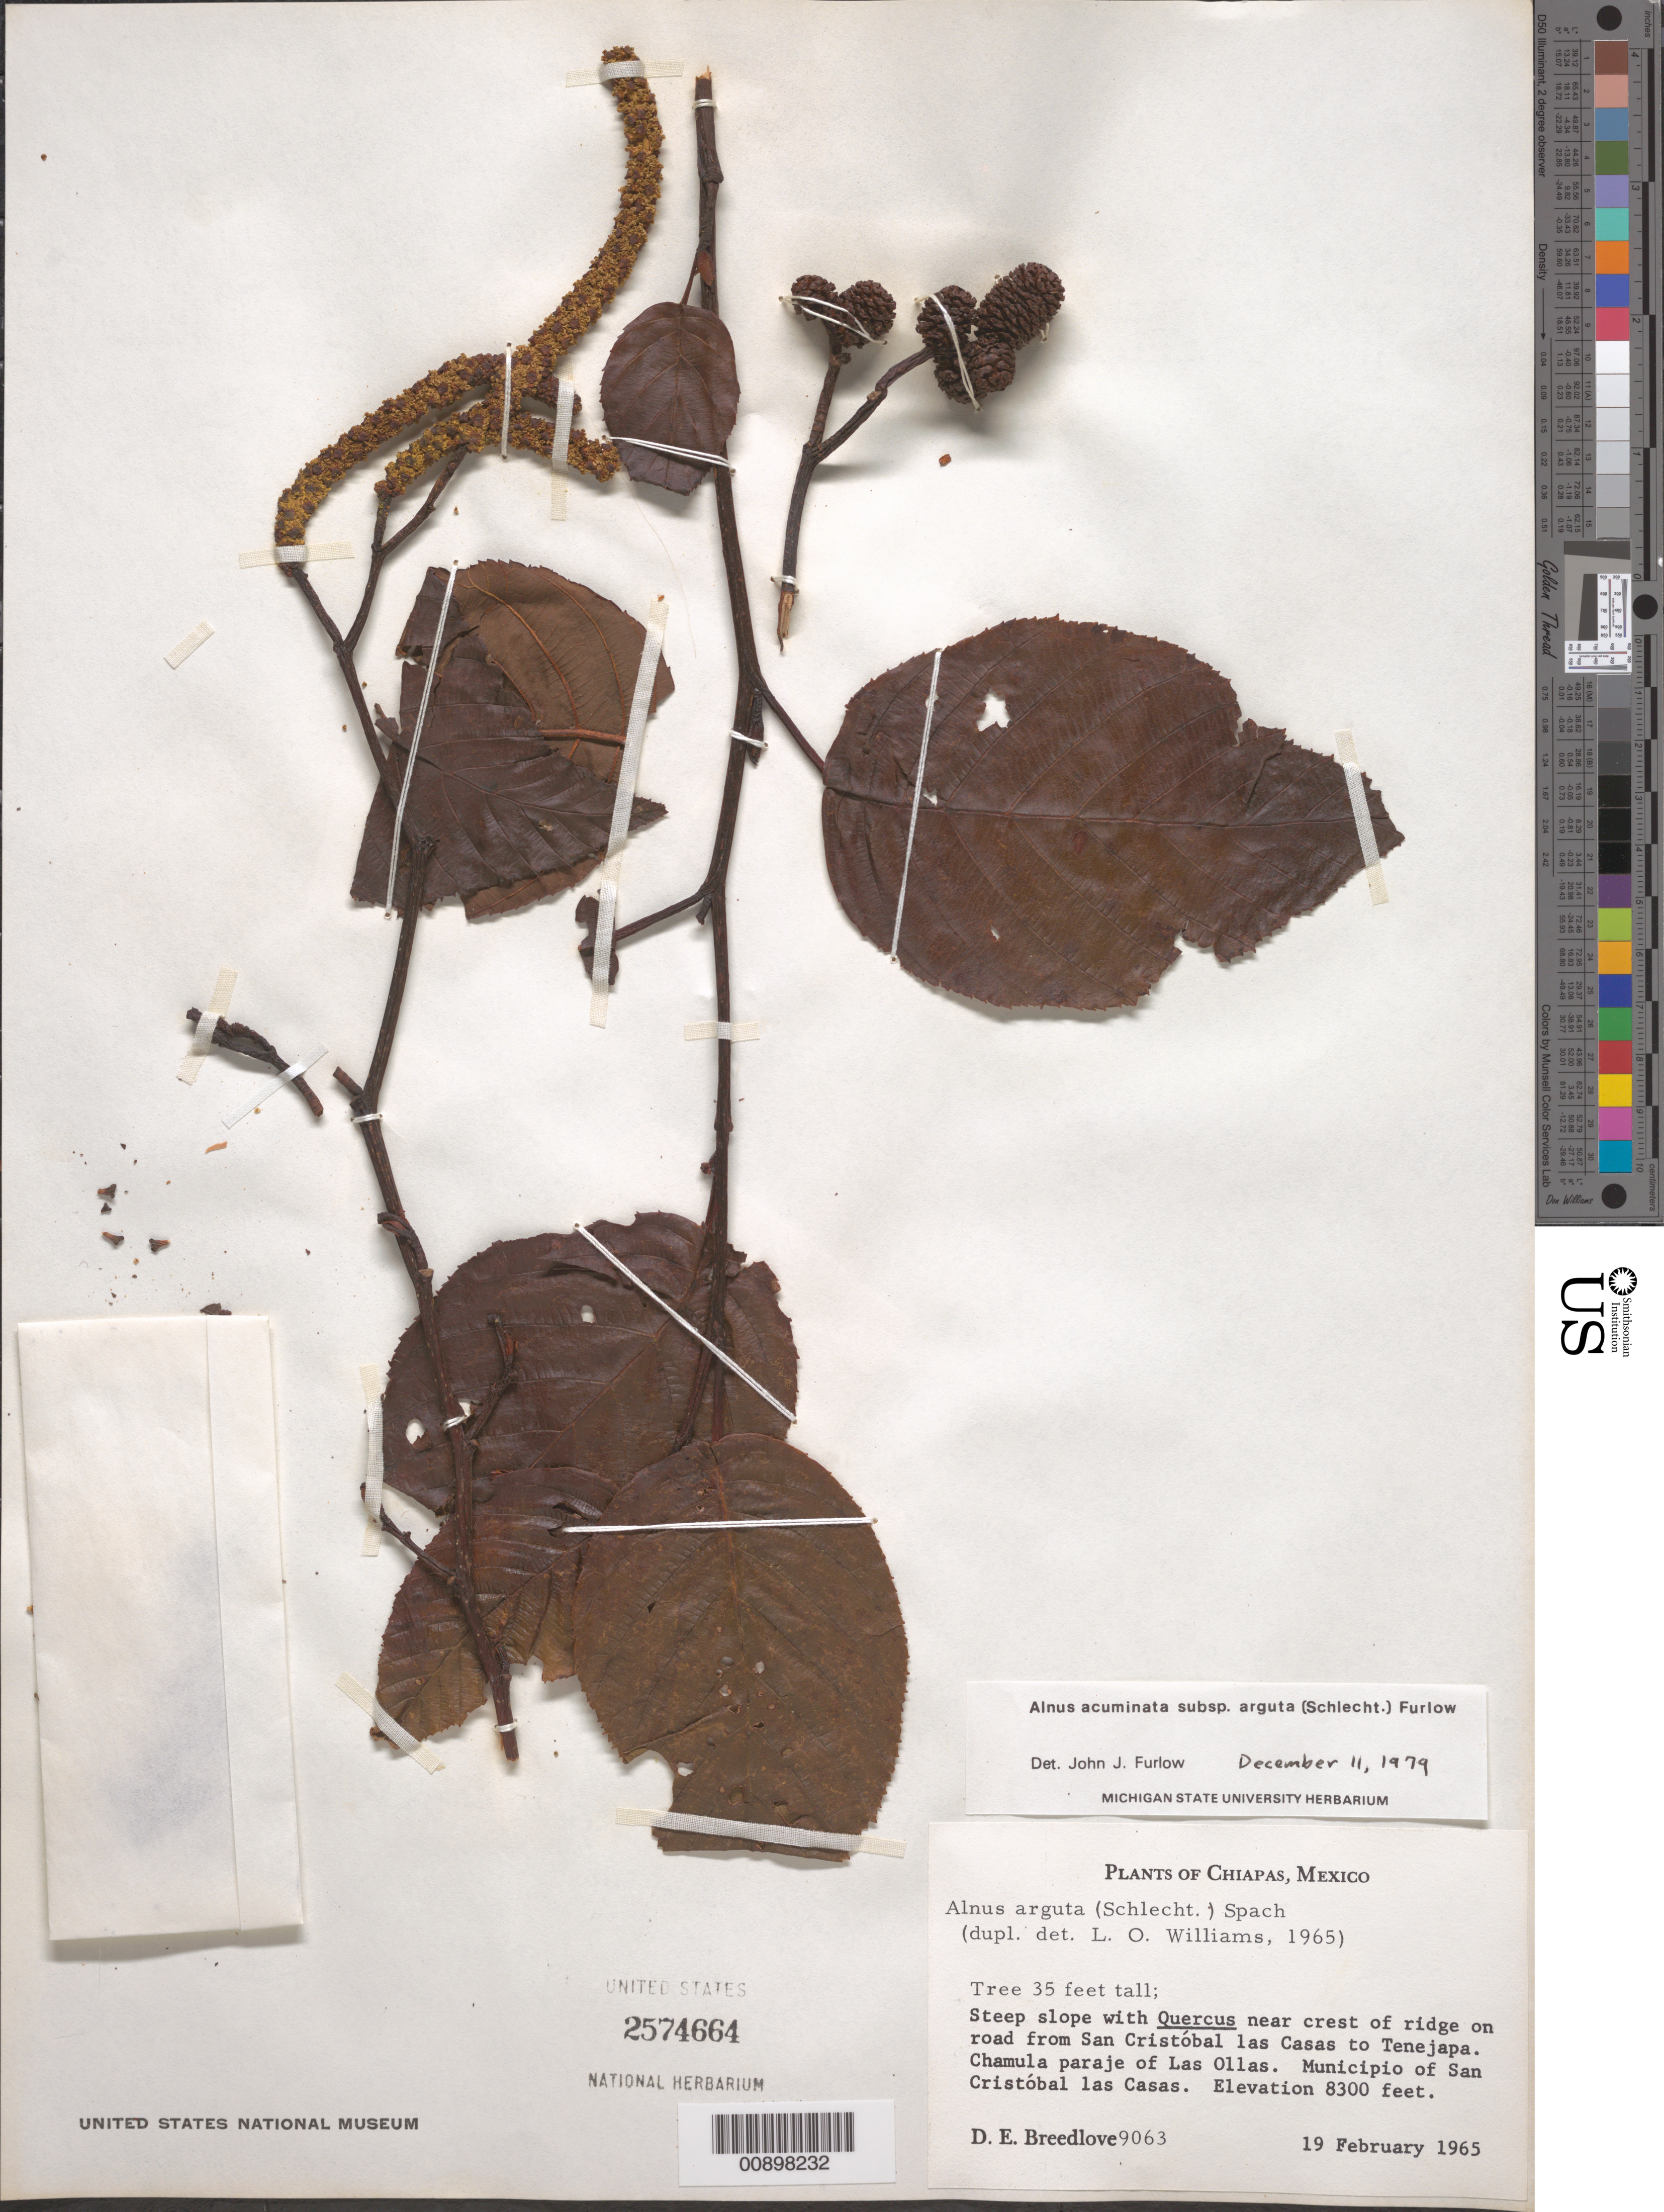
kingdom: Plantae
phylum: Tracheophyta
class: Magnoliopsida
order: Fagales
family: Betulaceae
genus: Alnus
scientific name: Alnus acuminata subsp. arguta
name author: (Schltdl.) Furlow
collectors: D. E. Breedlove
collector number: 9063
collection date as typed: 19 Feb 1965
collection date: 1965-02-19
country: Mexico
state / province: Chiapas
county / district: San Cristóbal de las Casas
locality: Near crest of ridge on road from San Cristóbal las Casas to Tenejapa. Chamula paraje of Las Ollas. Municipio of San Cristóbal las Casas.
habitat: Steep slope with Quercus near crest of ridge.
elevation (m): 2530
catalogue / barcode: US 2574664